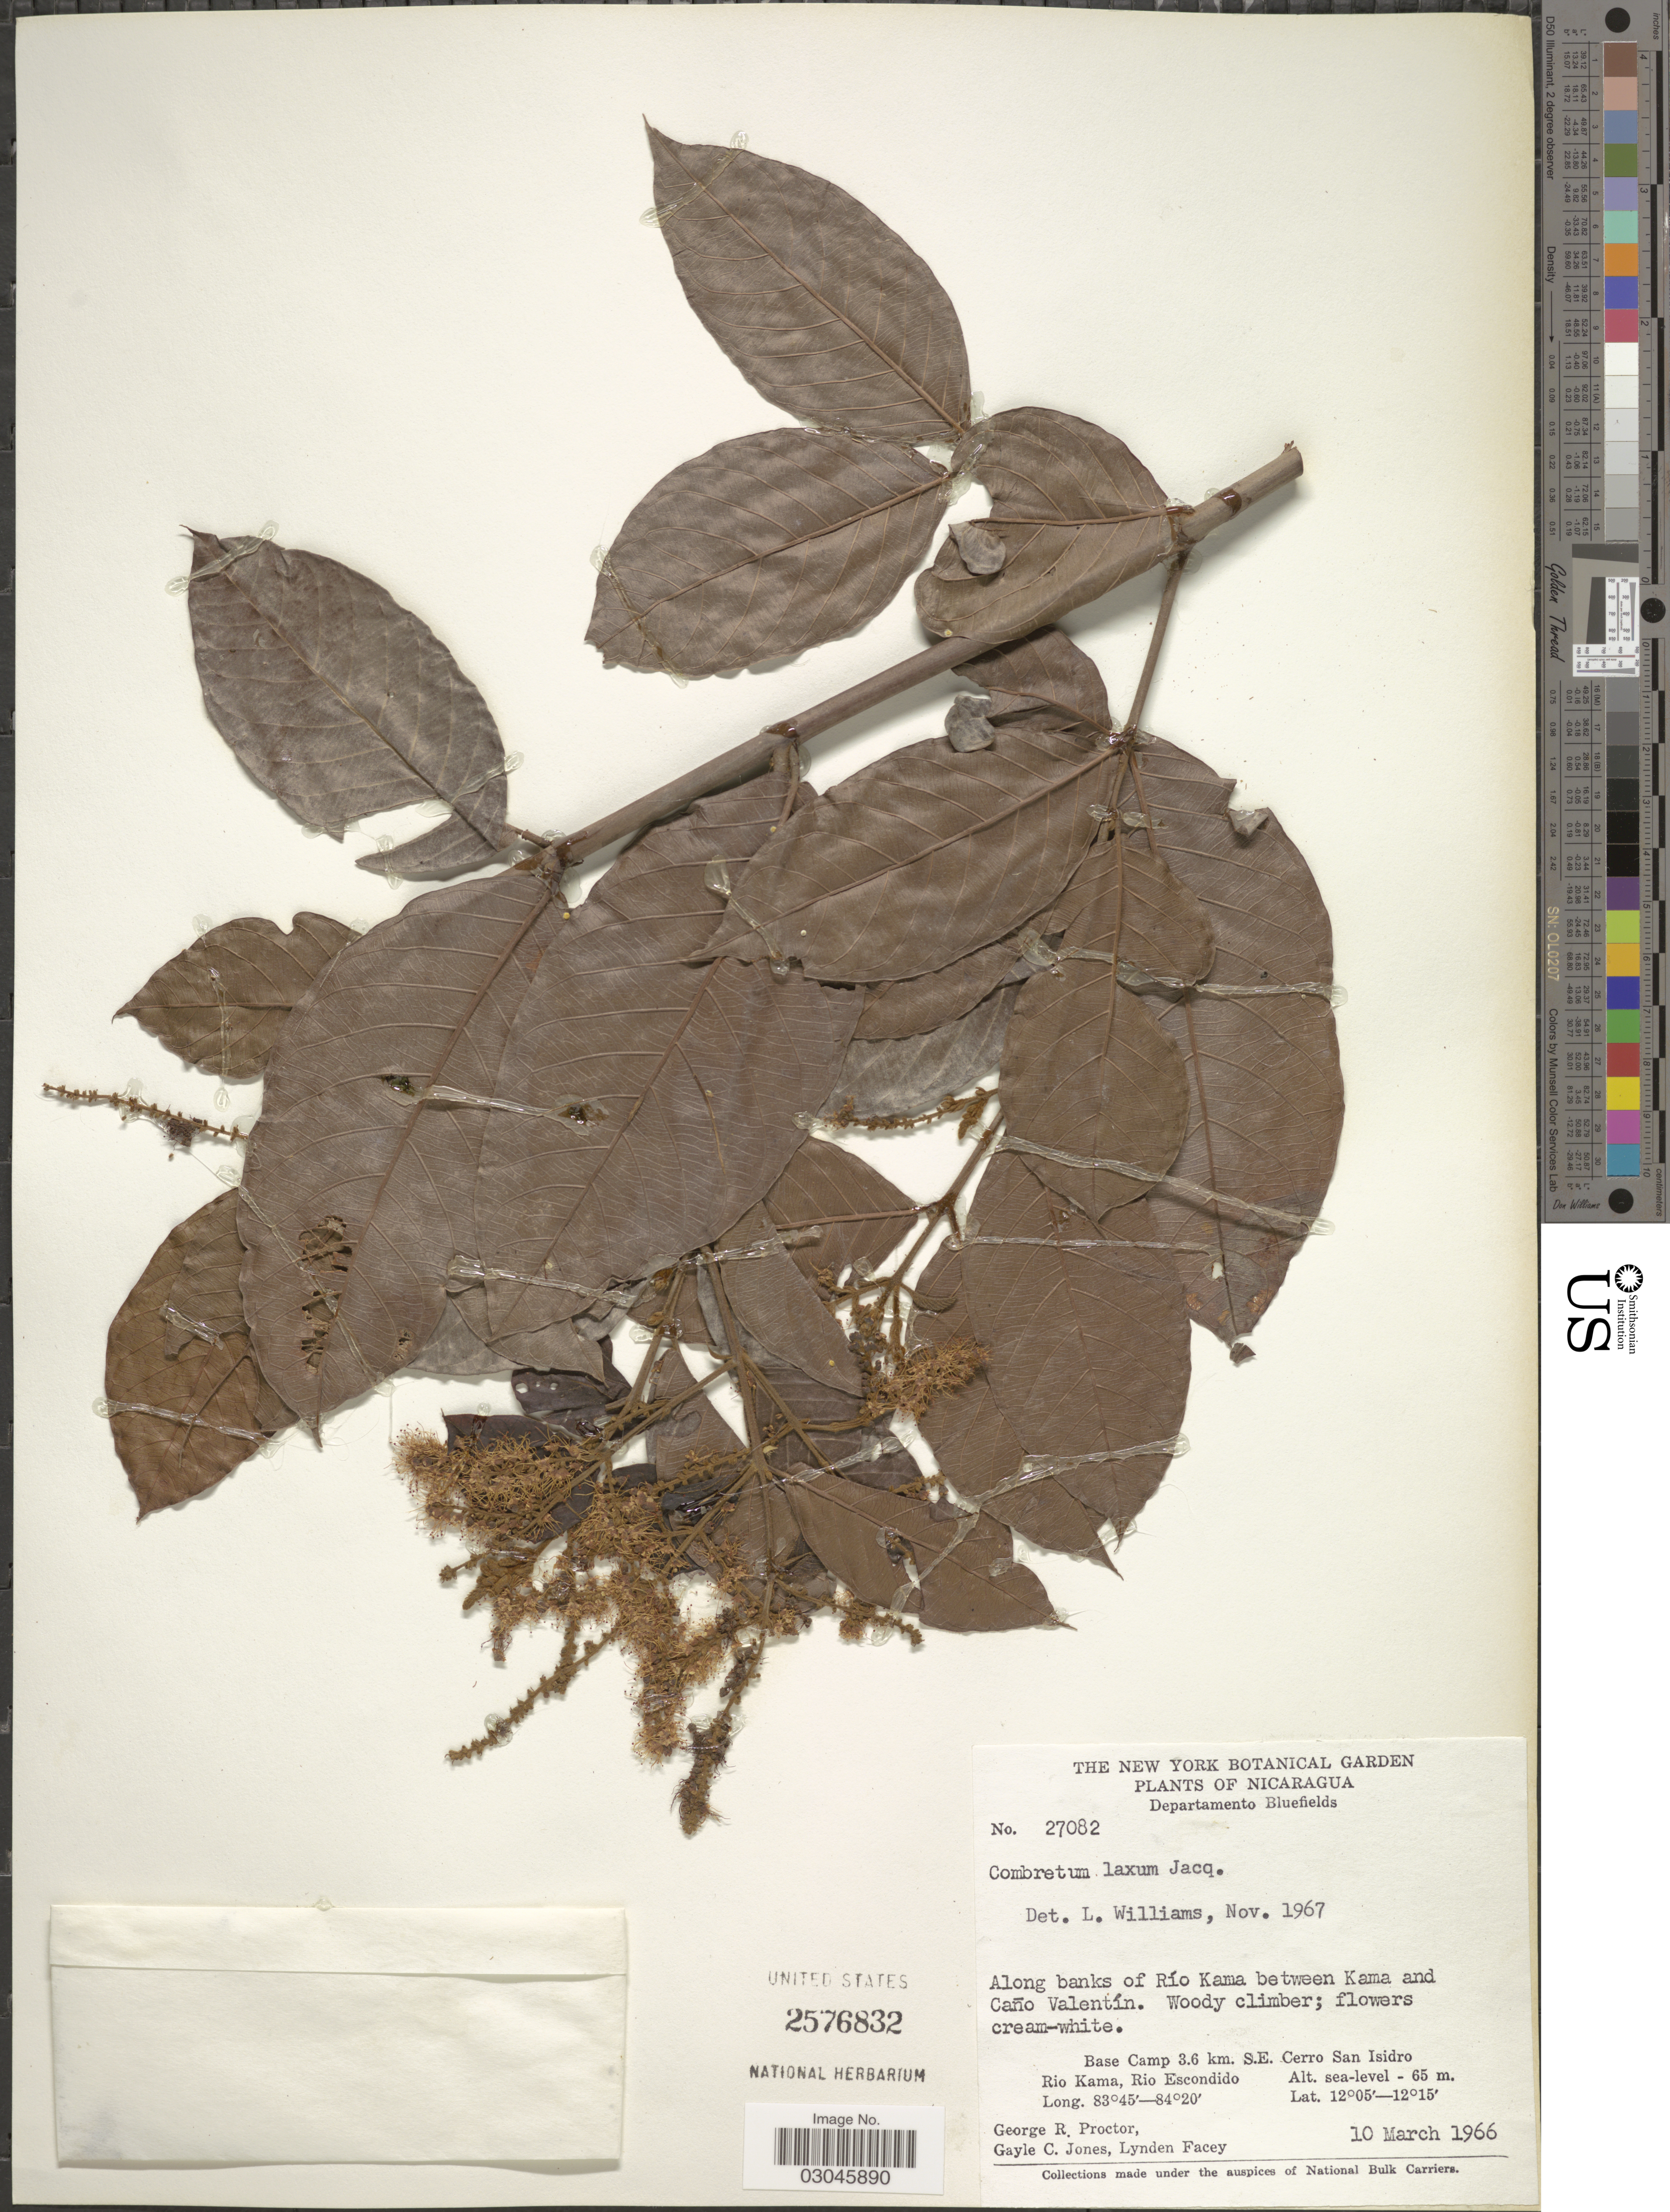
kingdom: Plantae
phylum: Tracheophyta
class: Magnoliopsida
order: Myrtales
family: Combretaceae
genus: Combretum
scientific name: Combretum laxum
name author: Jacq.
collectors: G. R. Proctor, G. C. Jones & L. Facey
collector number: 27082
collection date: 1966-03-10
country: Nicaragua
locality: Departamento Bluefields. Along banks of Río Kama between Kama and Caño Valentín. Base Camp 3.6 km. S.E. Cerro San Isidro. Rio Kama, Rio Escondido.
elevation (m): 0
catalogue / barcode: US 2576832